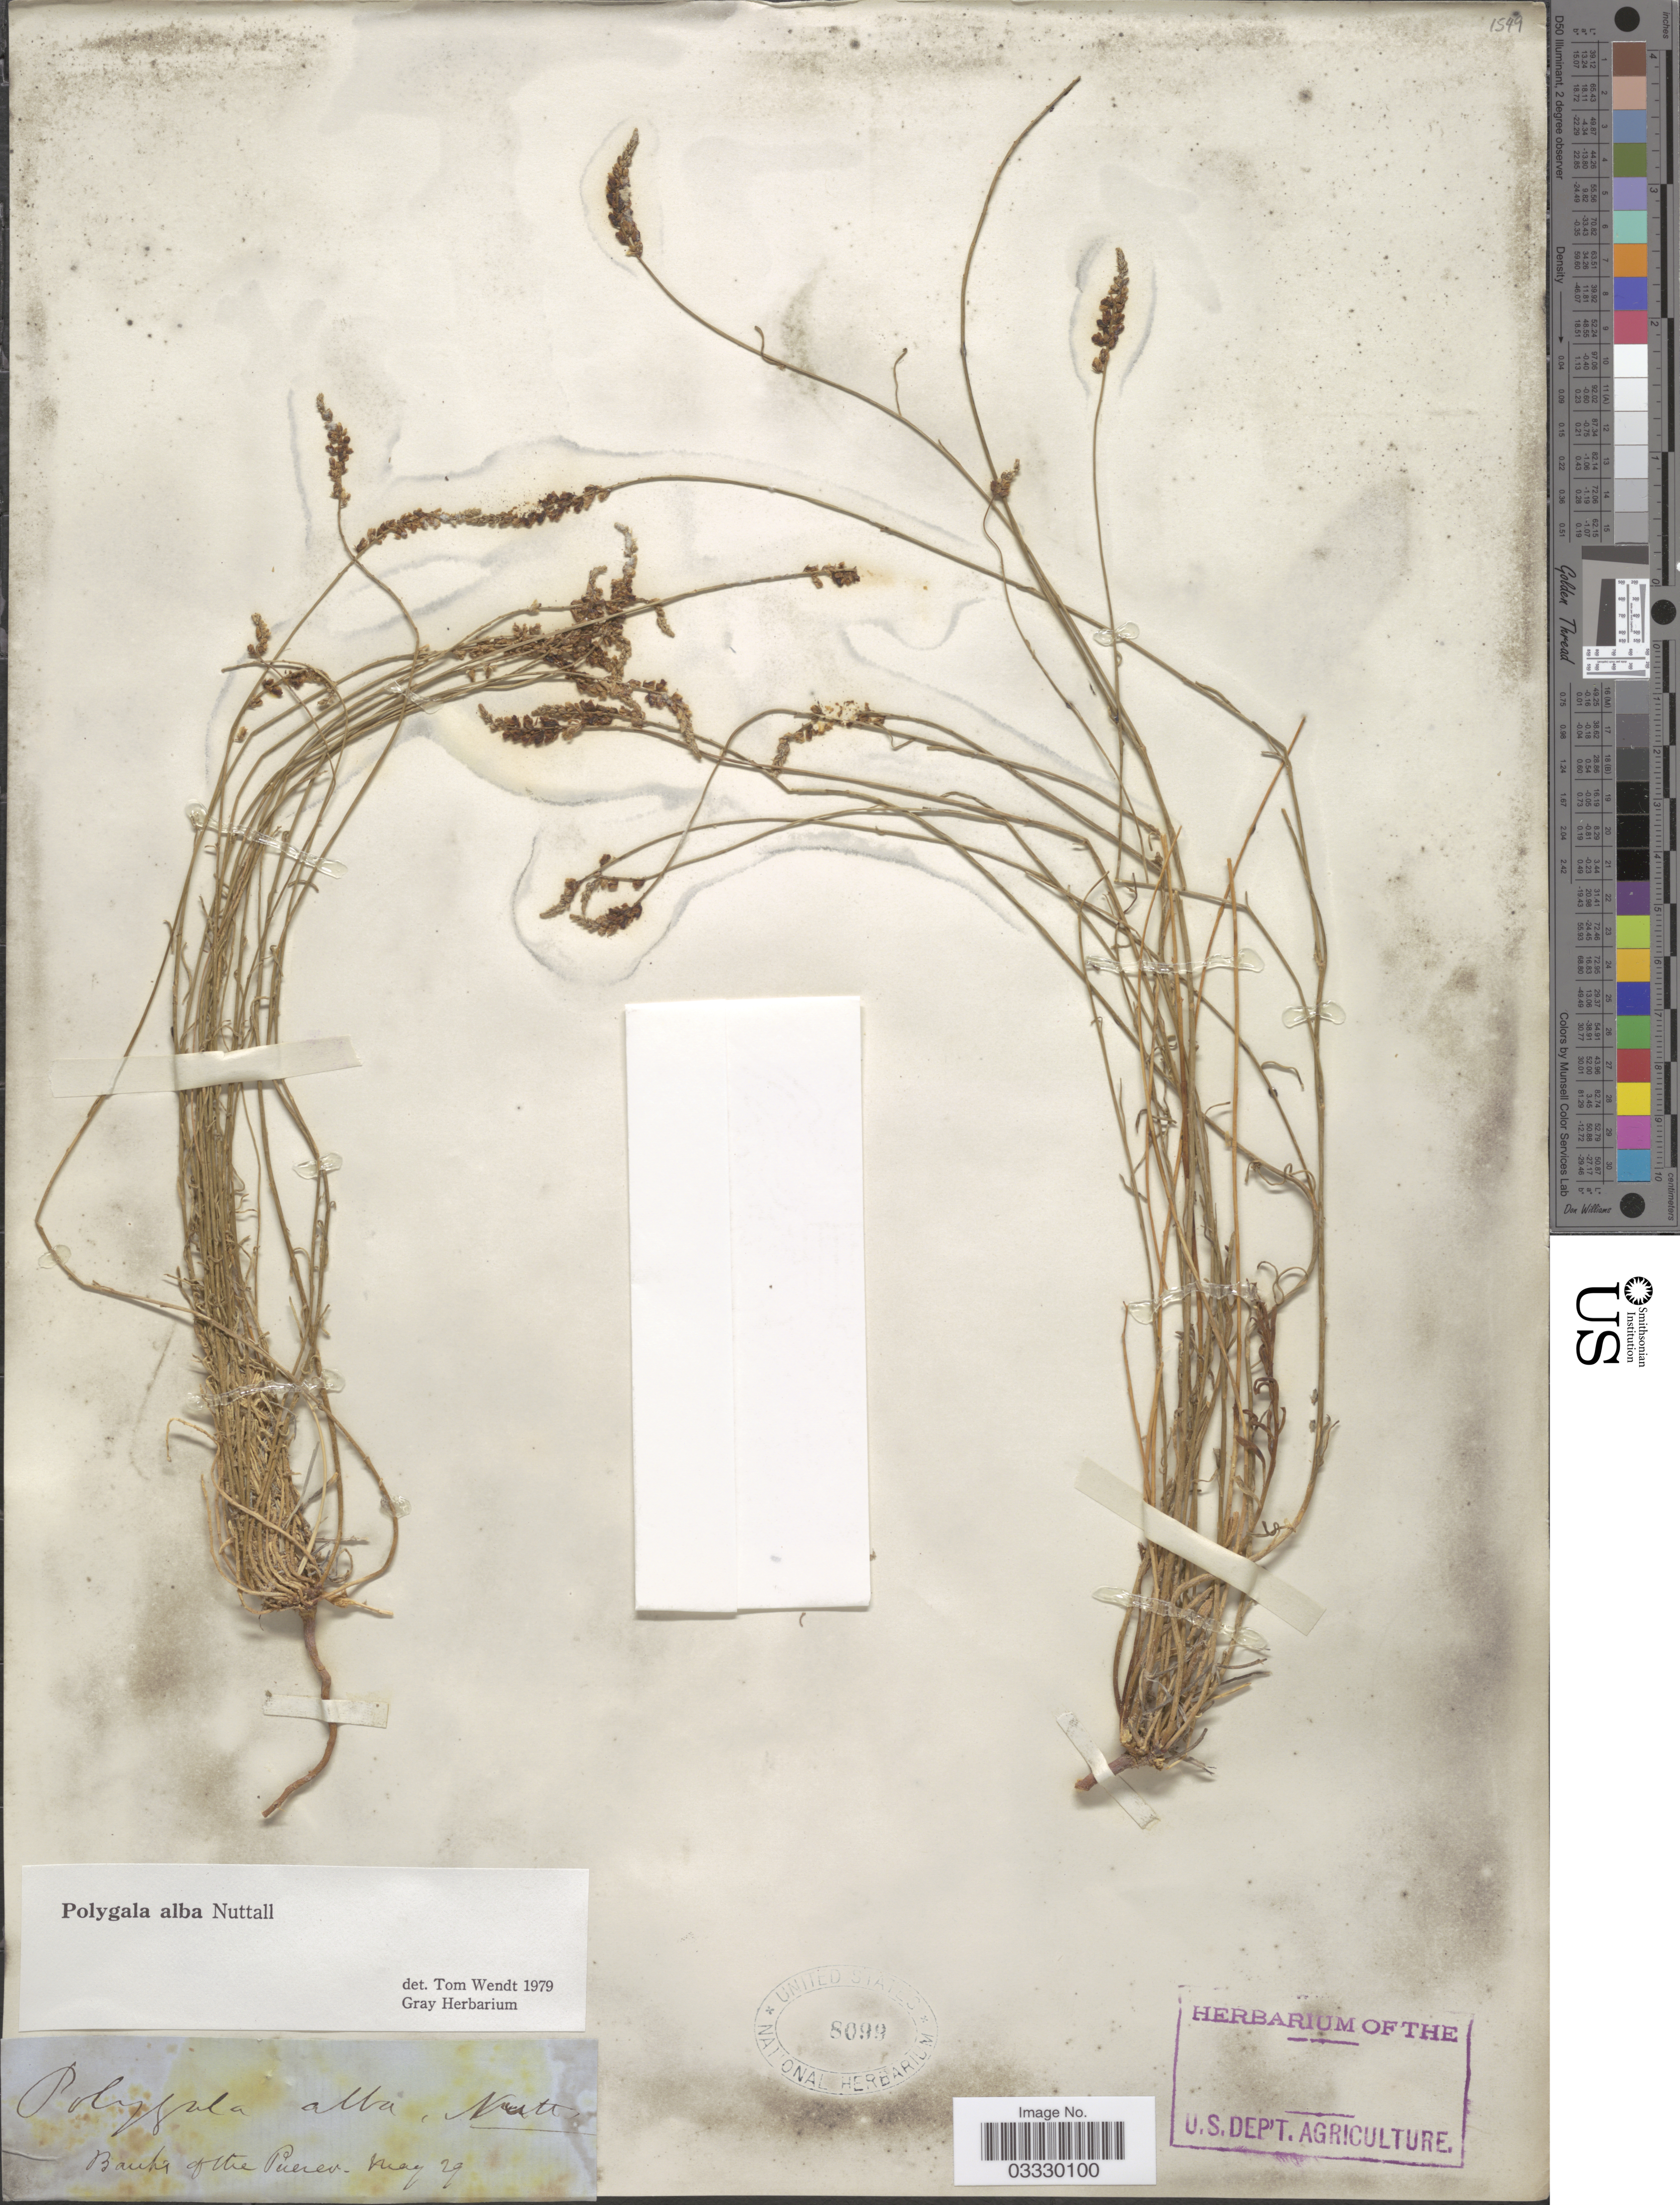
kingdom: Plantae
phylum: Tracheophyta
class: Magnoliopsida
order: Fabales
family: Polygalaceae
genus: Polygala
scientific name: Polygala alba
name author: Nutt.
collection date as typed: Transcribed d/m/y: /5/29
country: United States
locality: Banks of the Puerco.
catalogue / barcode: US 8099